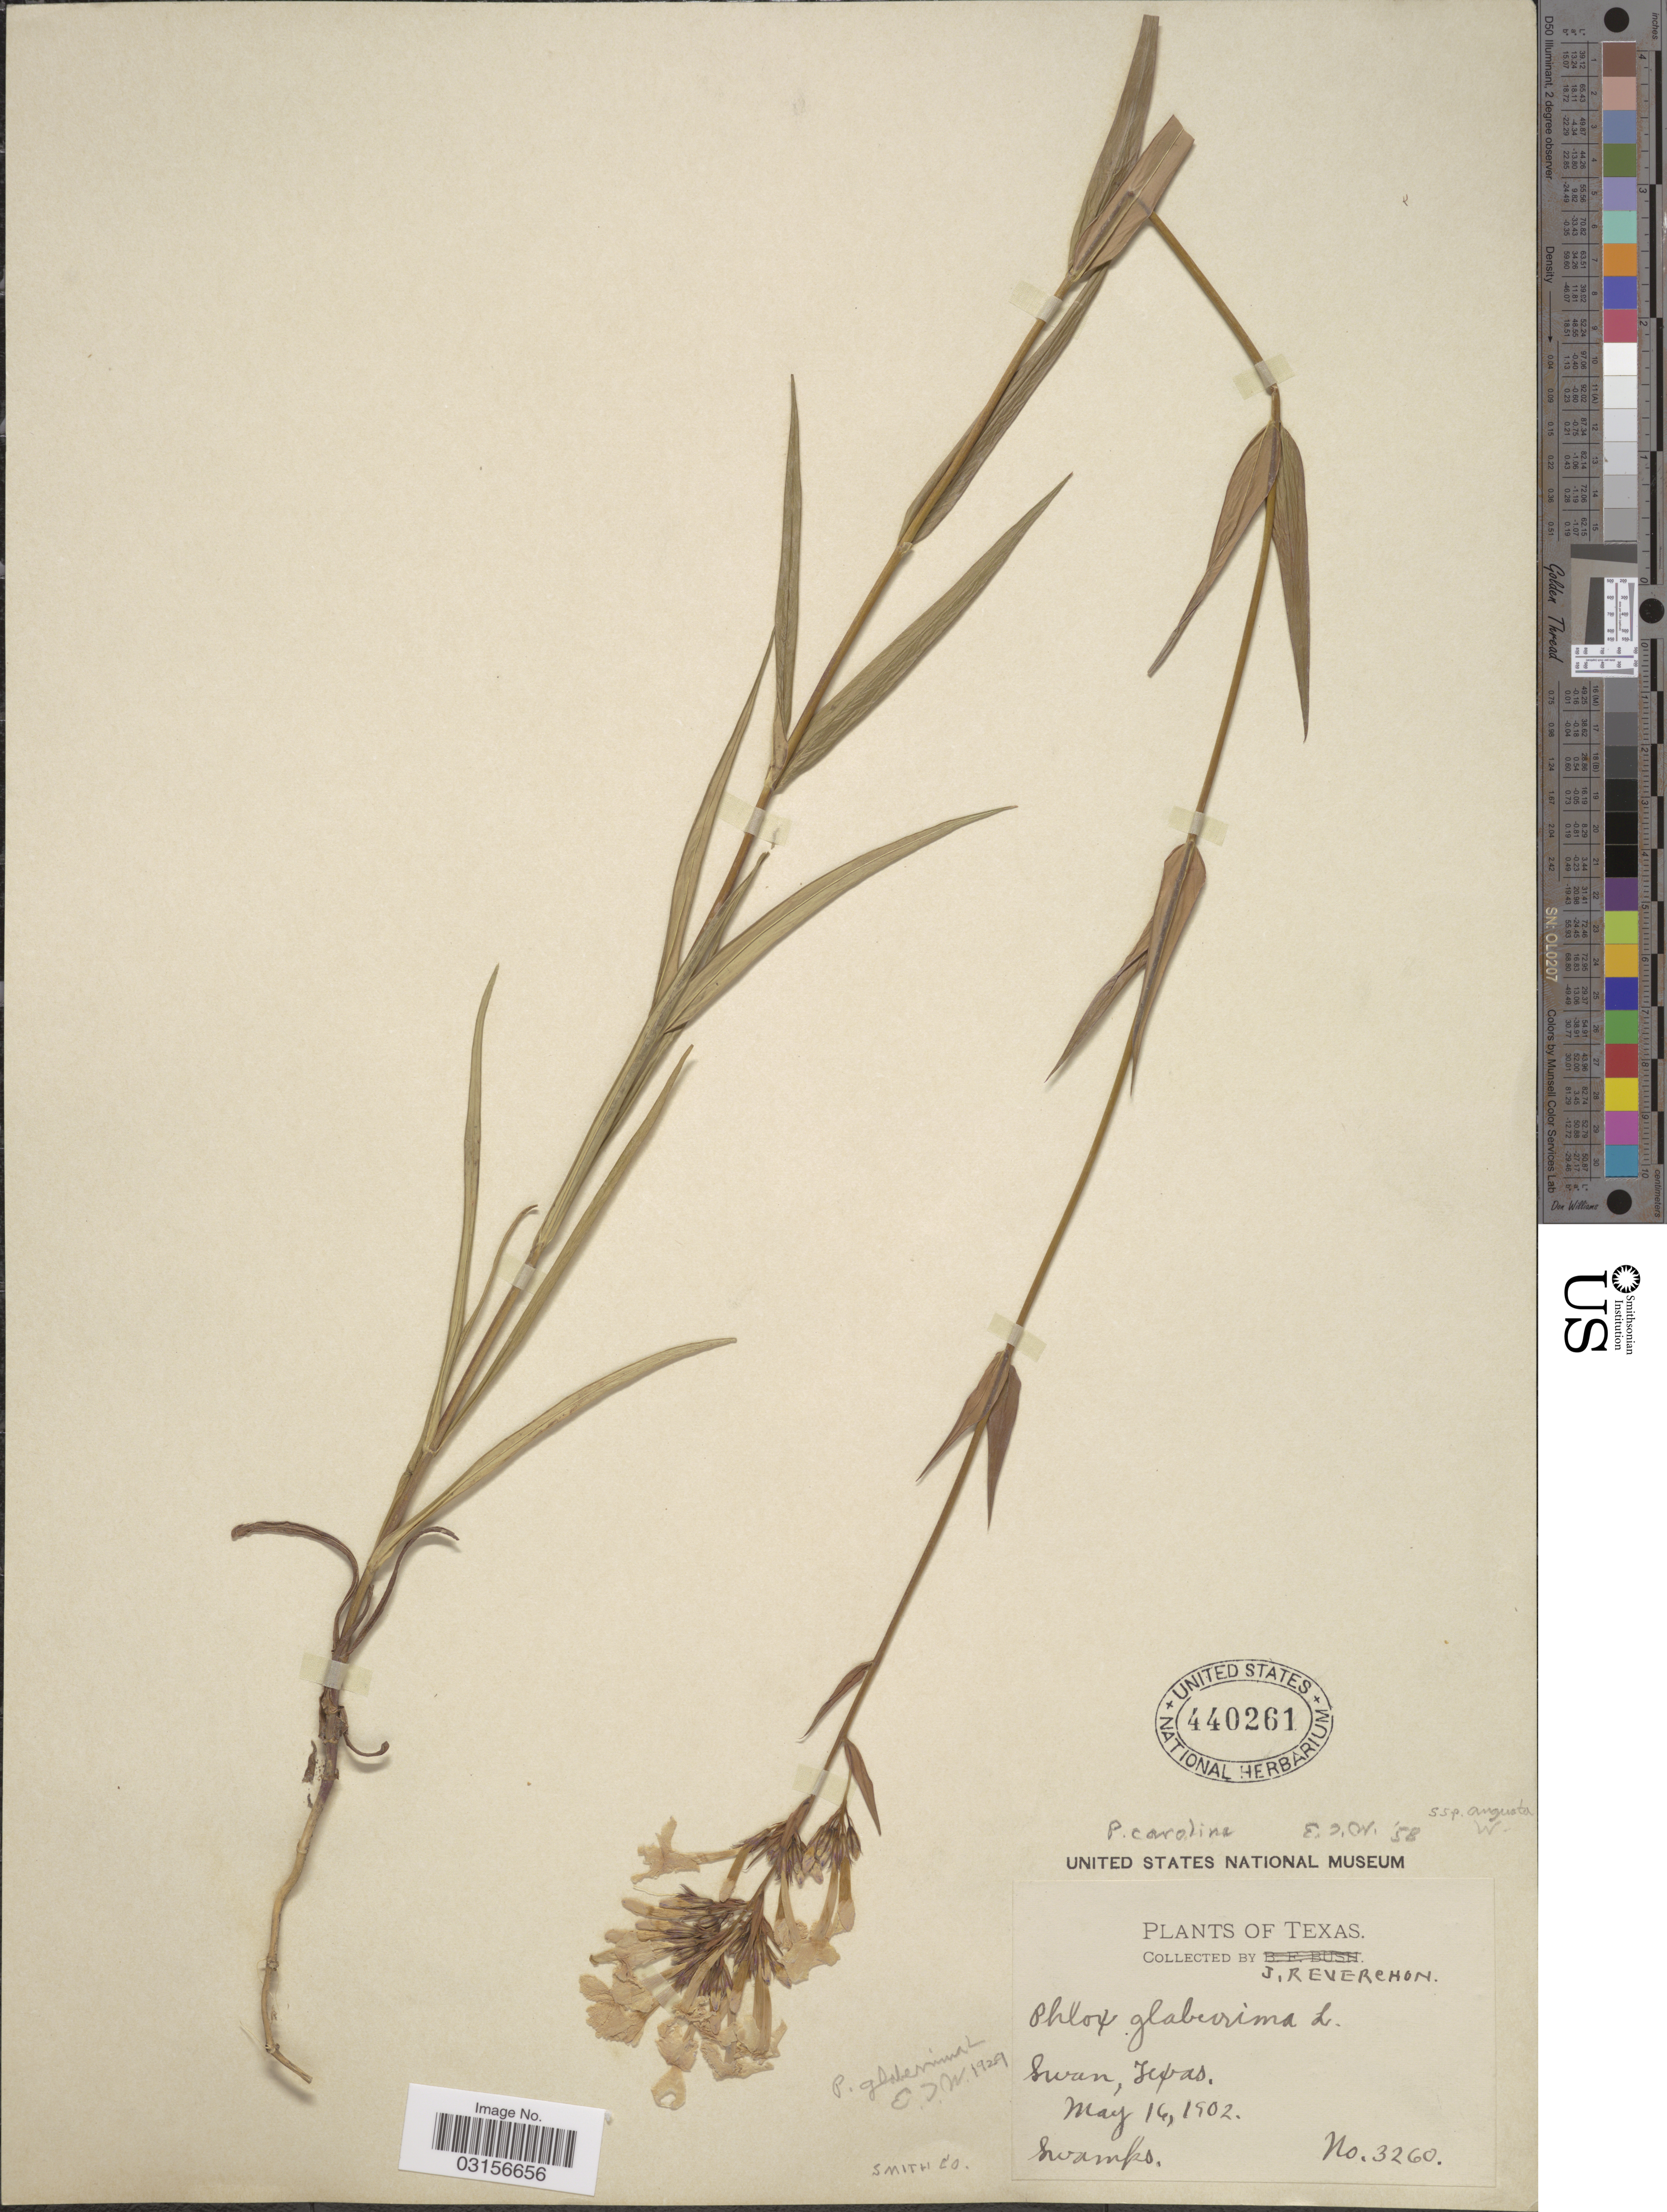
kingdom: Plantae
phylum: Tracheophyta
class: Magnoliopsida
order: Ericales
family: Polemoniaceae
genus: Phlox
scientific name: Phlox carolina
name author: L.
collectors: J. Reverchon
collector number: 3260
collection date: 1902-05-16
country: United States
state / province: Texas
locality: Swan. Smith Co.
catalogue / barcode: US 440261